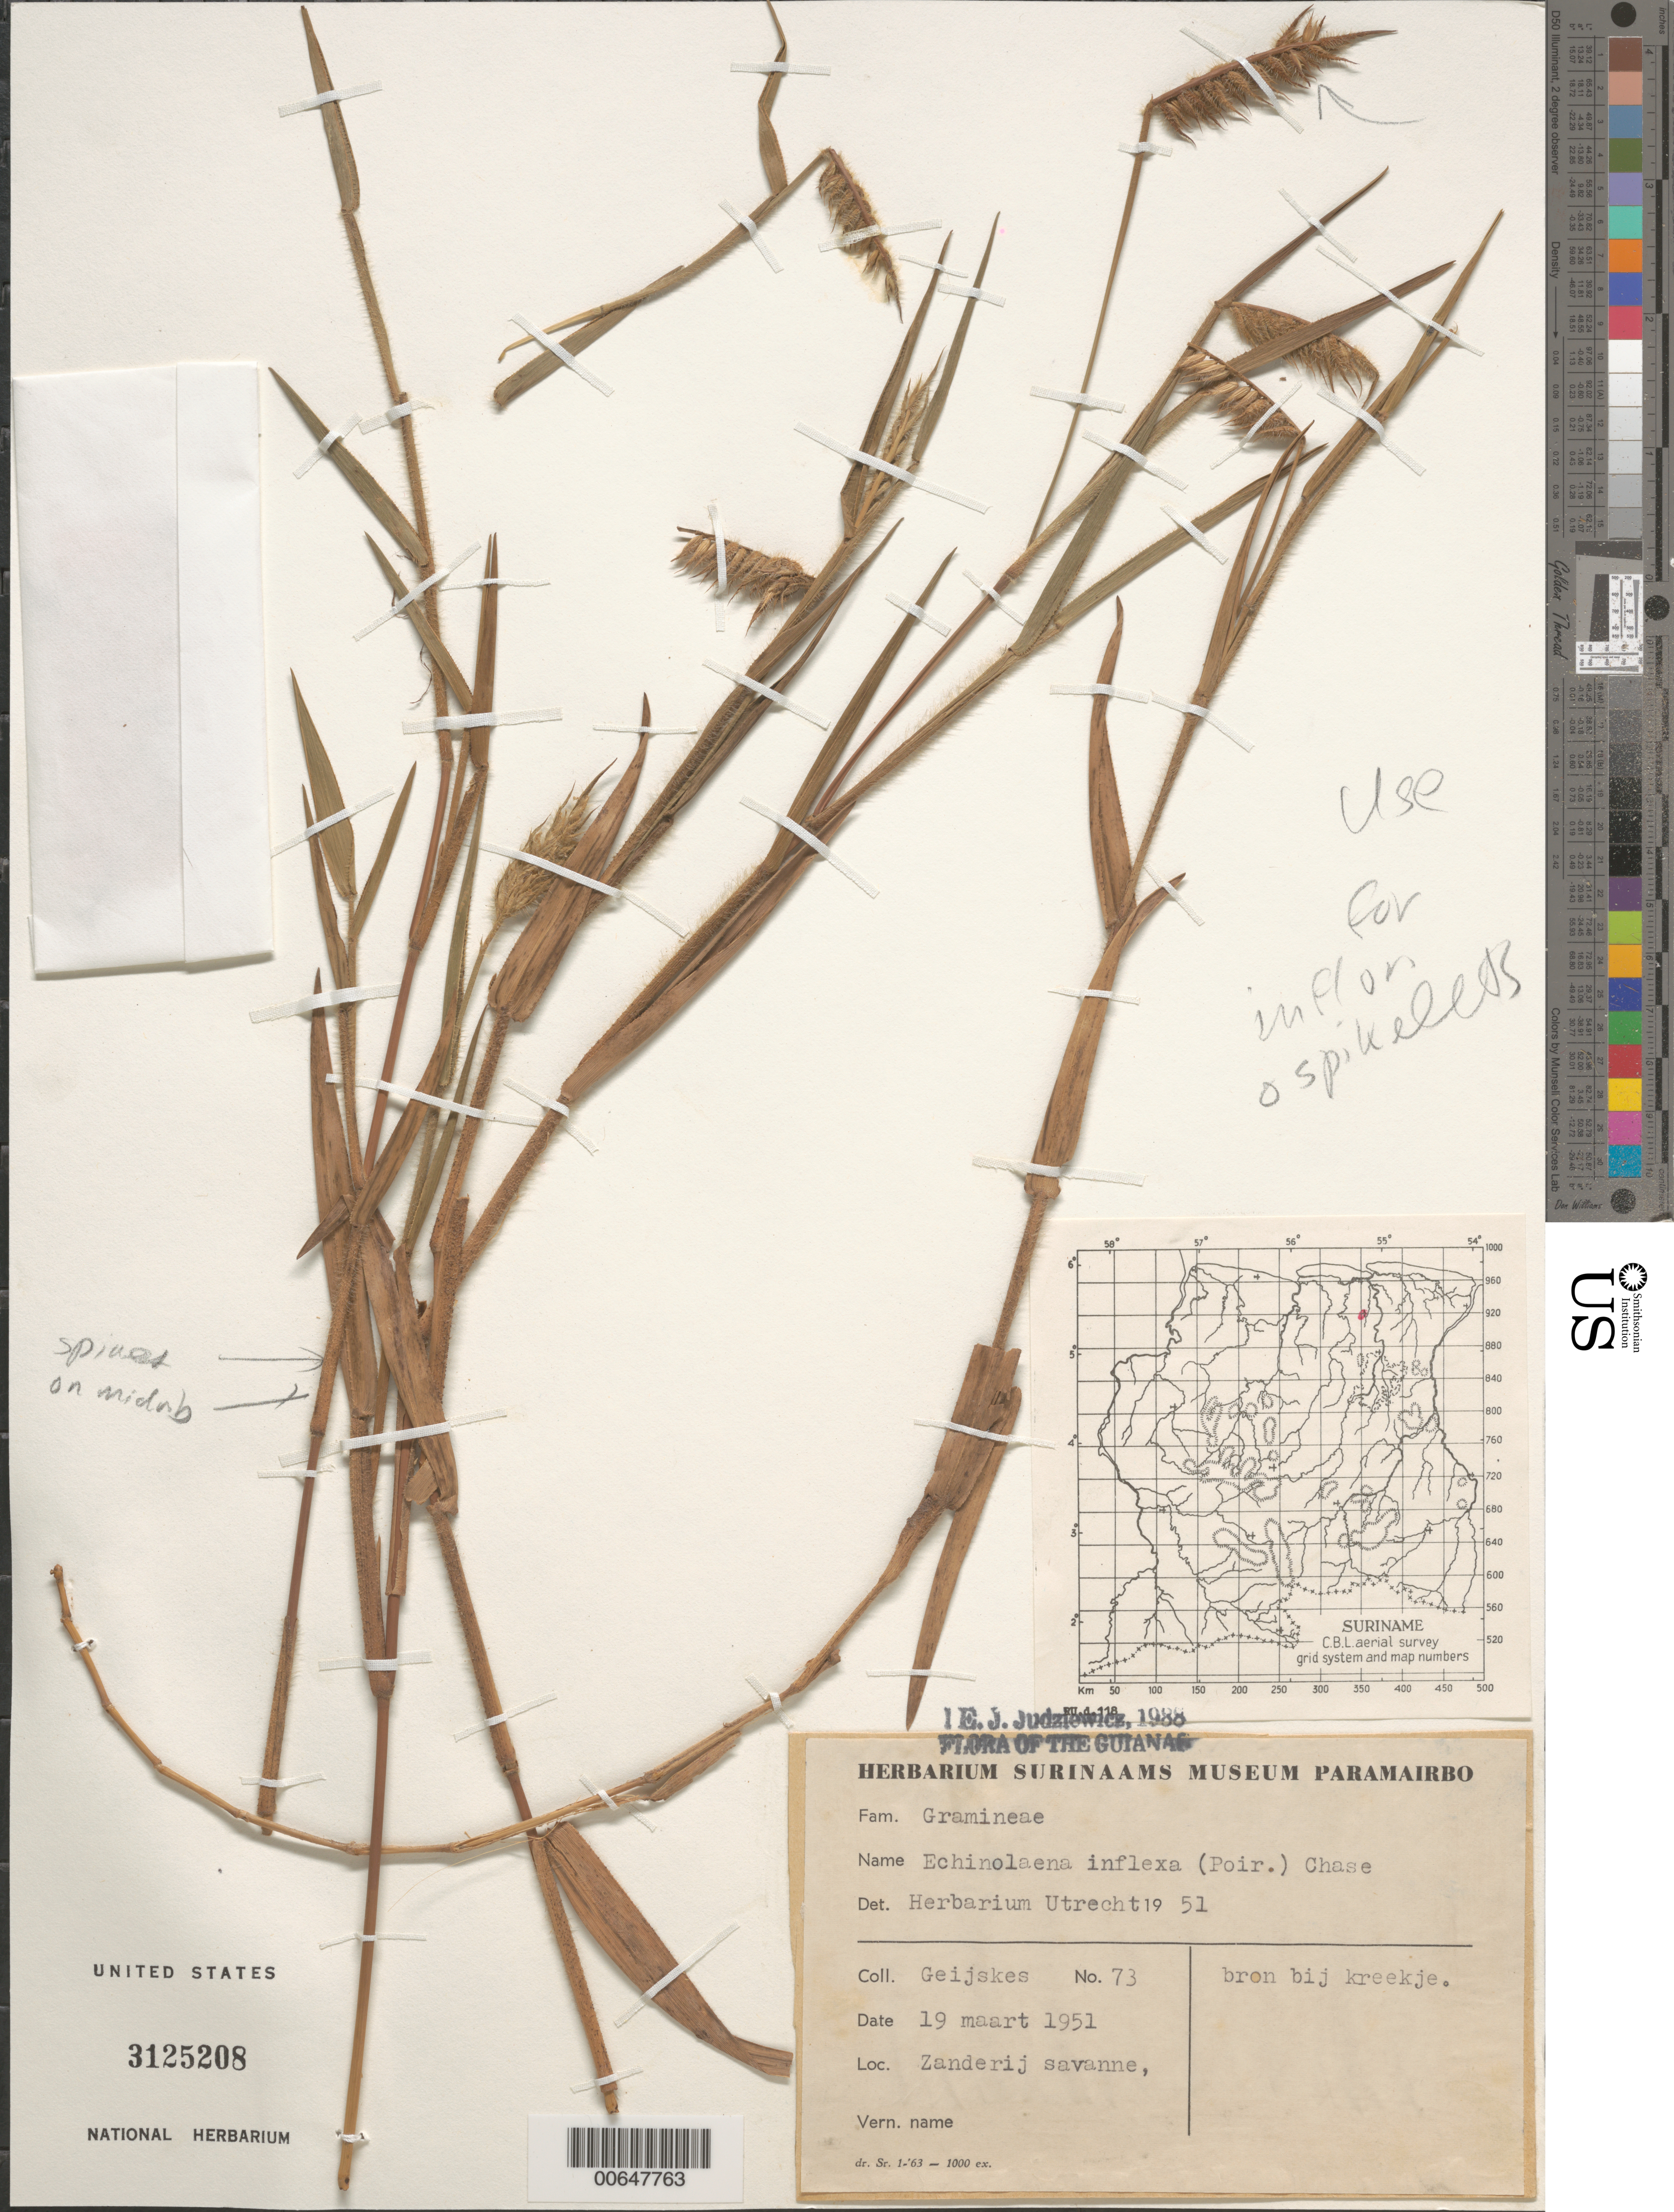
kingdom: Plantae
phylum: Tracheophyta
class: Liliopsida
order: Poales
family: Poaceae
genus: Echinolaena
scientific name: Echinolaena inflexa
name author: (Poir.) Chase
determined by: Judziewicz, E. J.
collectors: D. Geijskes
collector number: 73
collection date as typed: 19-Mar-51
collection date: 1951-03-19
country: Suriname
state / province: Paramaribo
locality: Zanderij Savanna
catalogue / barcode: US 3125208